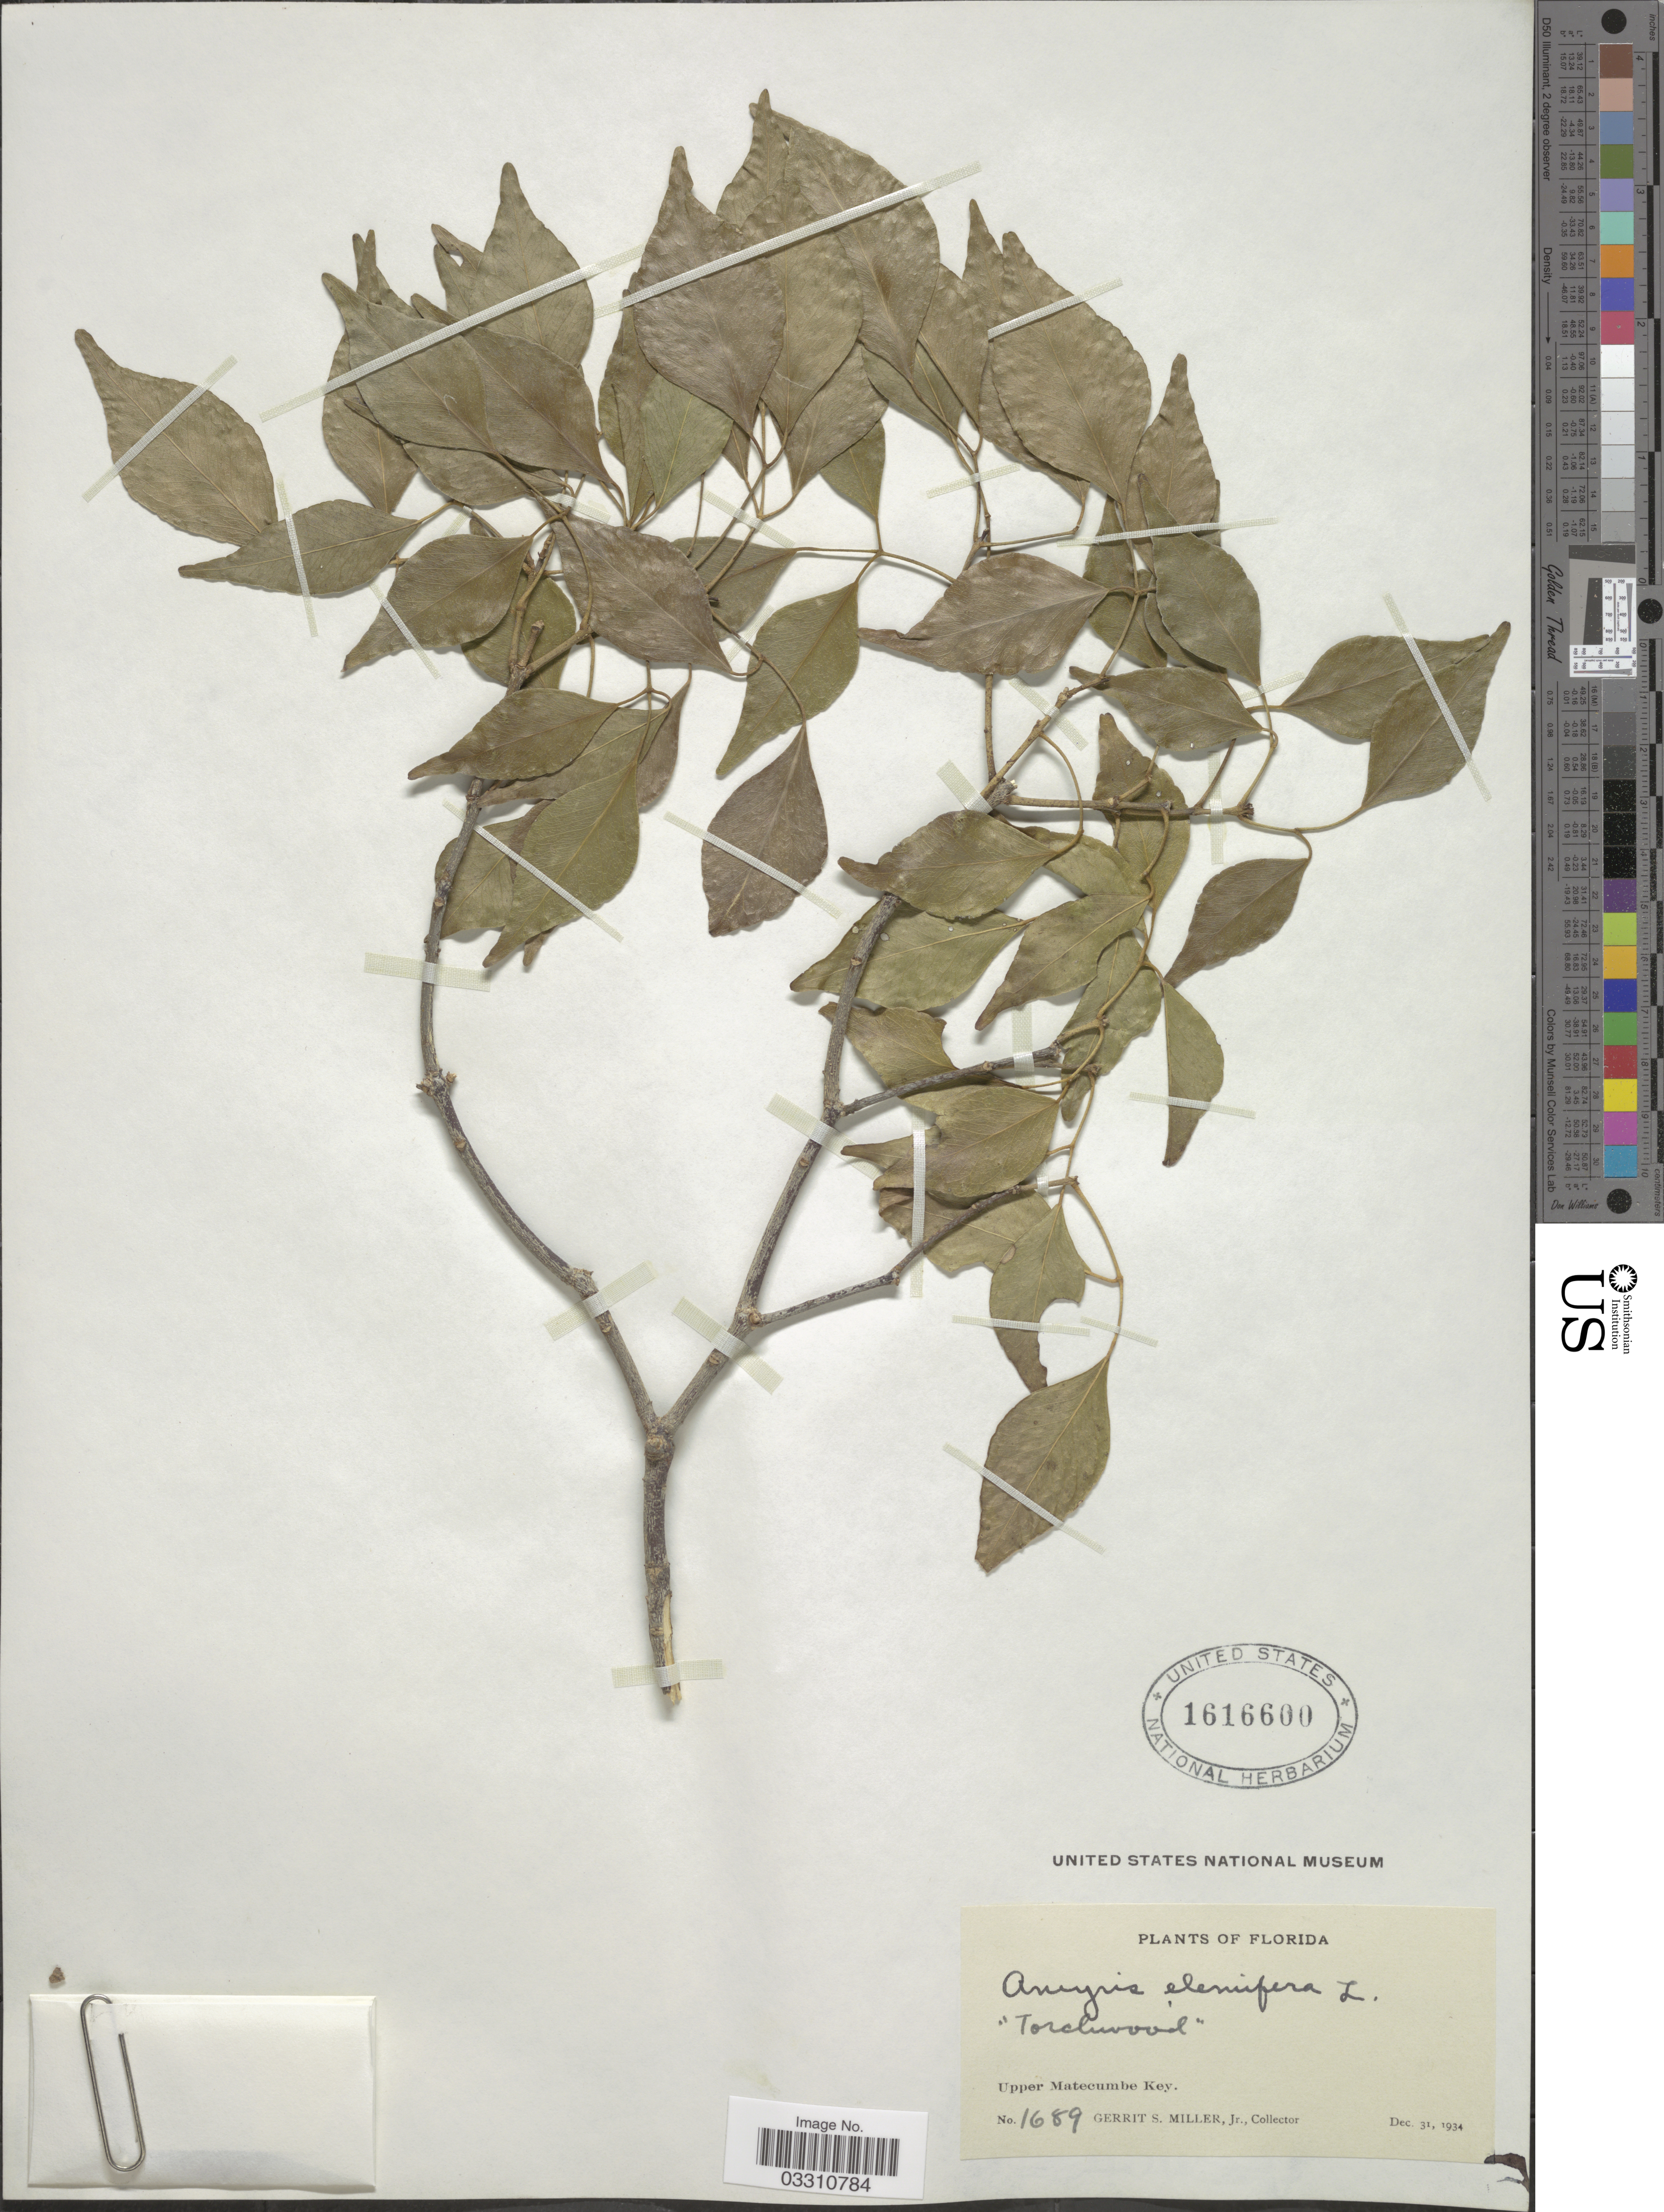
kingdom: Plantae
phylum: Tracheophyta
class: Magnoliopsida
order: Sapindales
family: Rutaceae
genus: Amyris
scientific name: Amyris elemifera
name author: L.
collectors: G. S. Miller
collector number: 1689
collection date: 1934-12-31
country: United States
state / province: Florida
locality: Upper Matecumbe Key.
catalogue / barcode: US 1616600